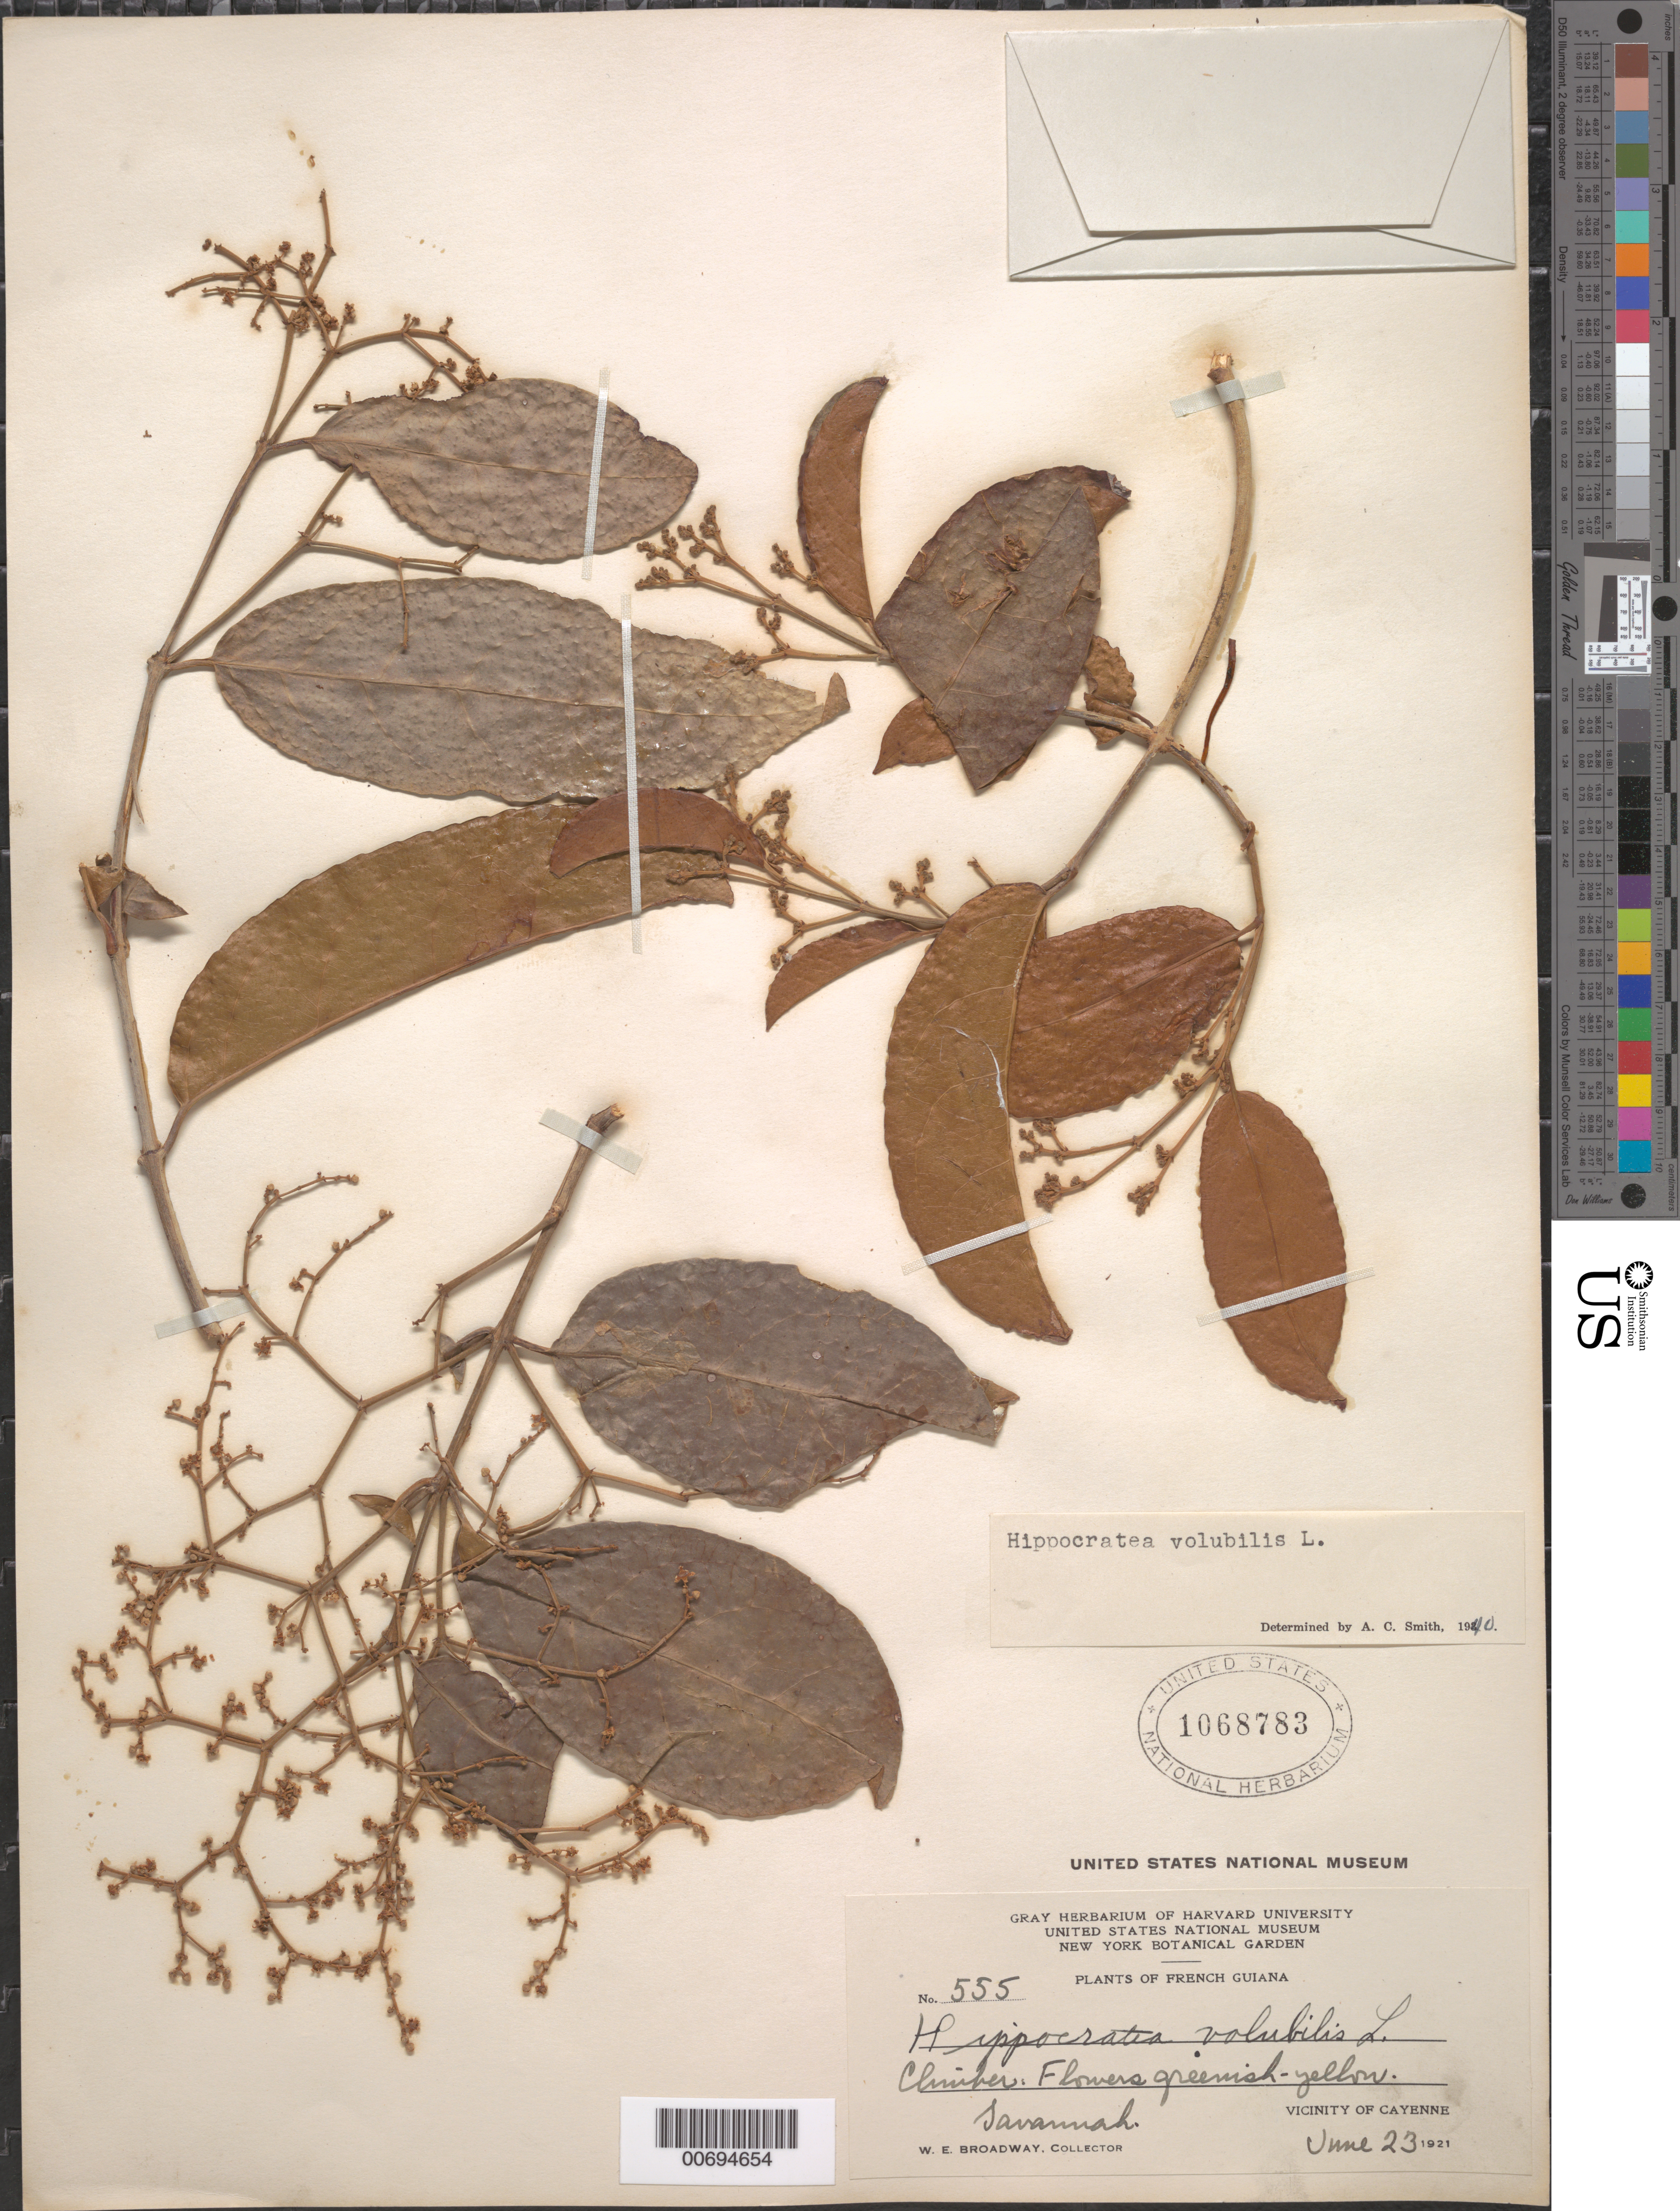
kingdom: Plantae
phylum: Tracheophyta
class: Magnoliopsida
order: Celastrales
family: Celastraceae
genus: Hippocratea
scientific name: Hippocratea volubilis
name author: L.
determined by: Smith, A. C.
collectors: W. E. Broadway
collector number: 555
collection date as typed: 23-Jun-21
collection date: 1921-06-23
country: French Guiana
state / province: Cayenne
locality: Cayenne, vic.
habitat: Savanna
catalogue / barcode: US 1068783